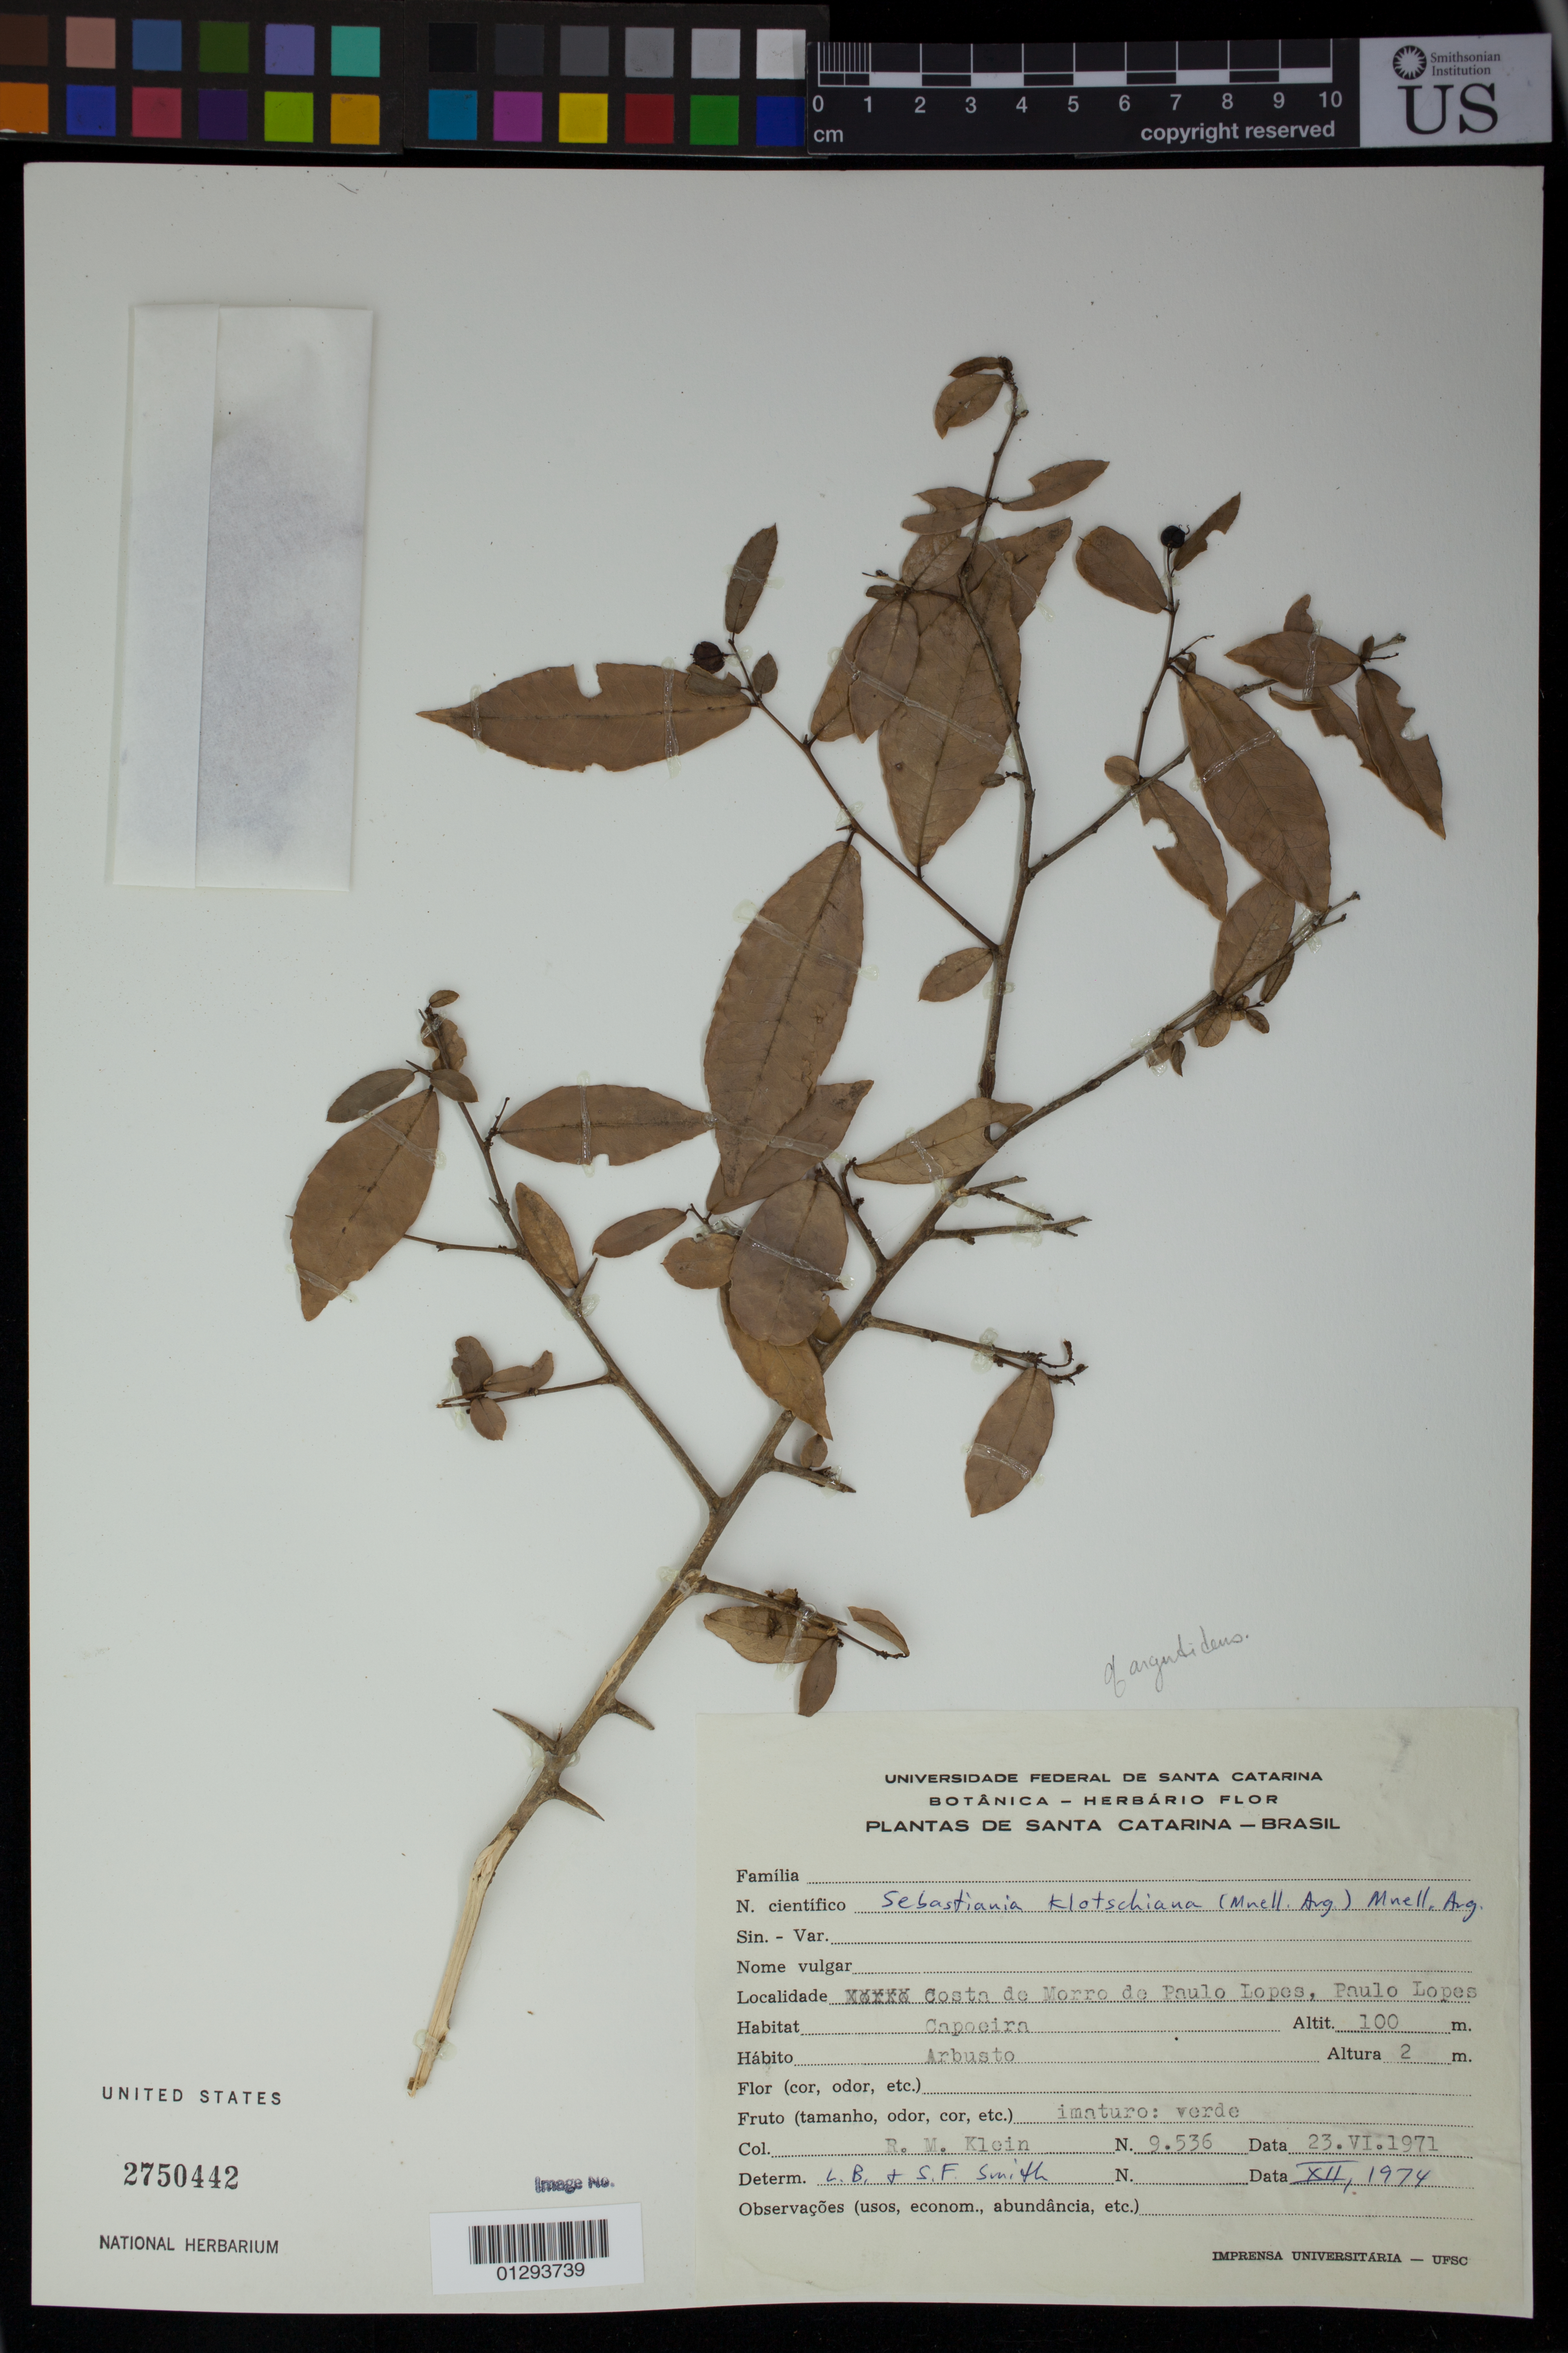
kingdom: Plantae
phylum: Tracheophyta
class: Magnoliopsida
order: Malpighiales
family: Euphorbiaceae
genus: Sebastiania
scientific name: Sebastiania argutidens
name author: Pax & K. Hoffm.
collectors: R. M. Klein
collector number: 9536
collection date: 1971-06-23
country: Brazil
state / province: Santa Catarina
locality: Costa de Morro de Paulo Lopes, Paulo Lopes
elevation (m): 100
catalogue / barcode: US 2750442